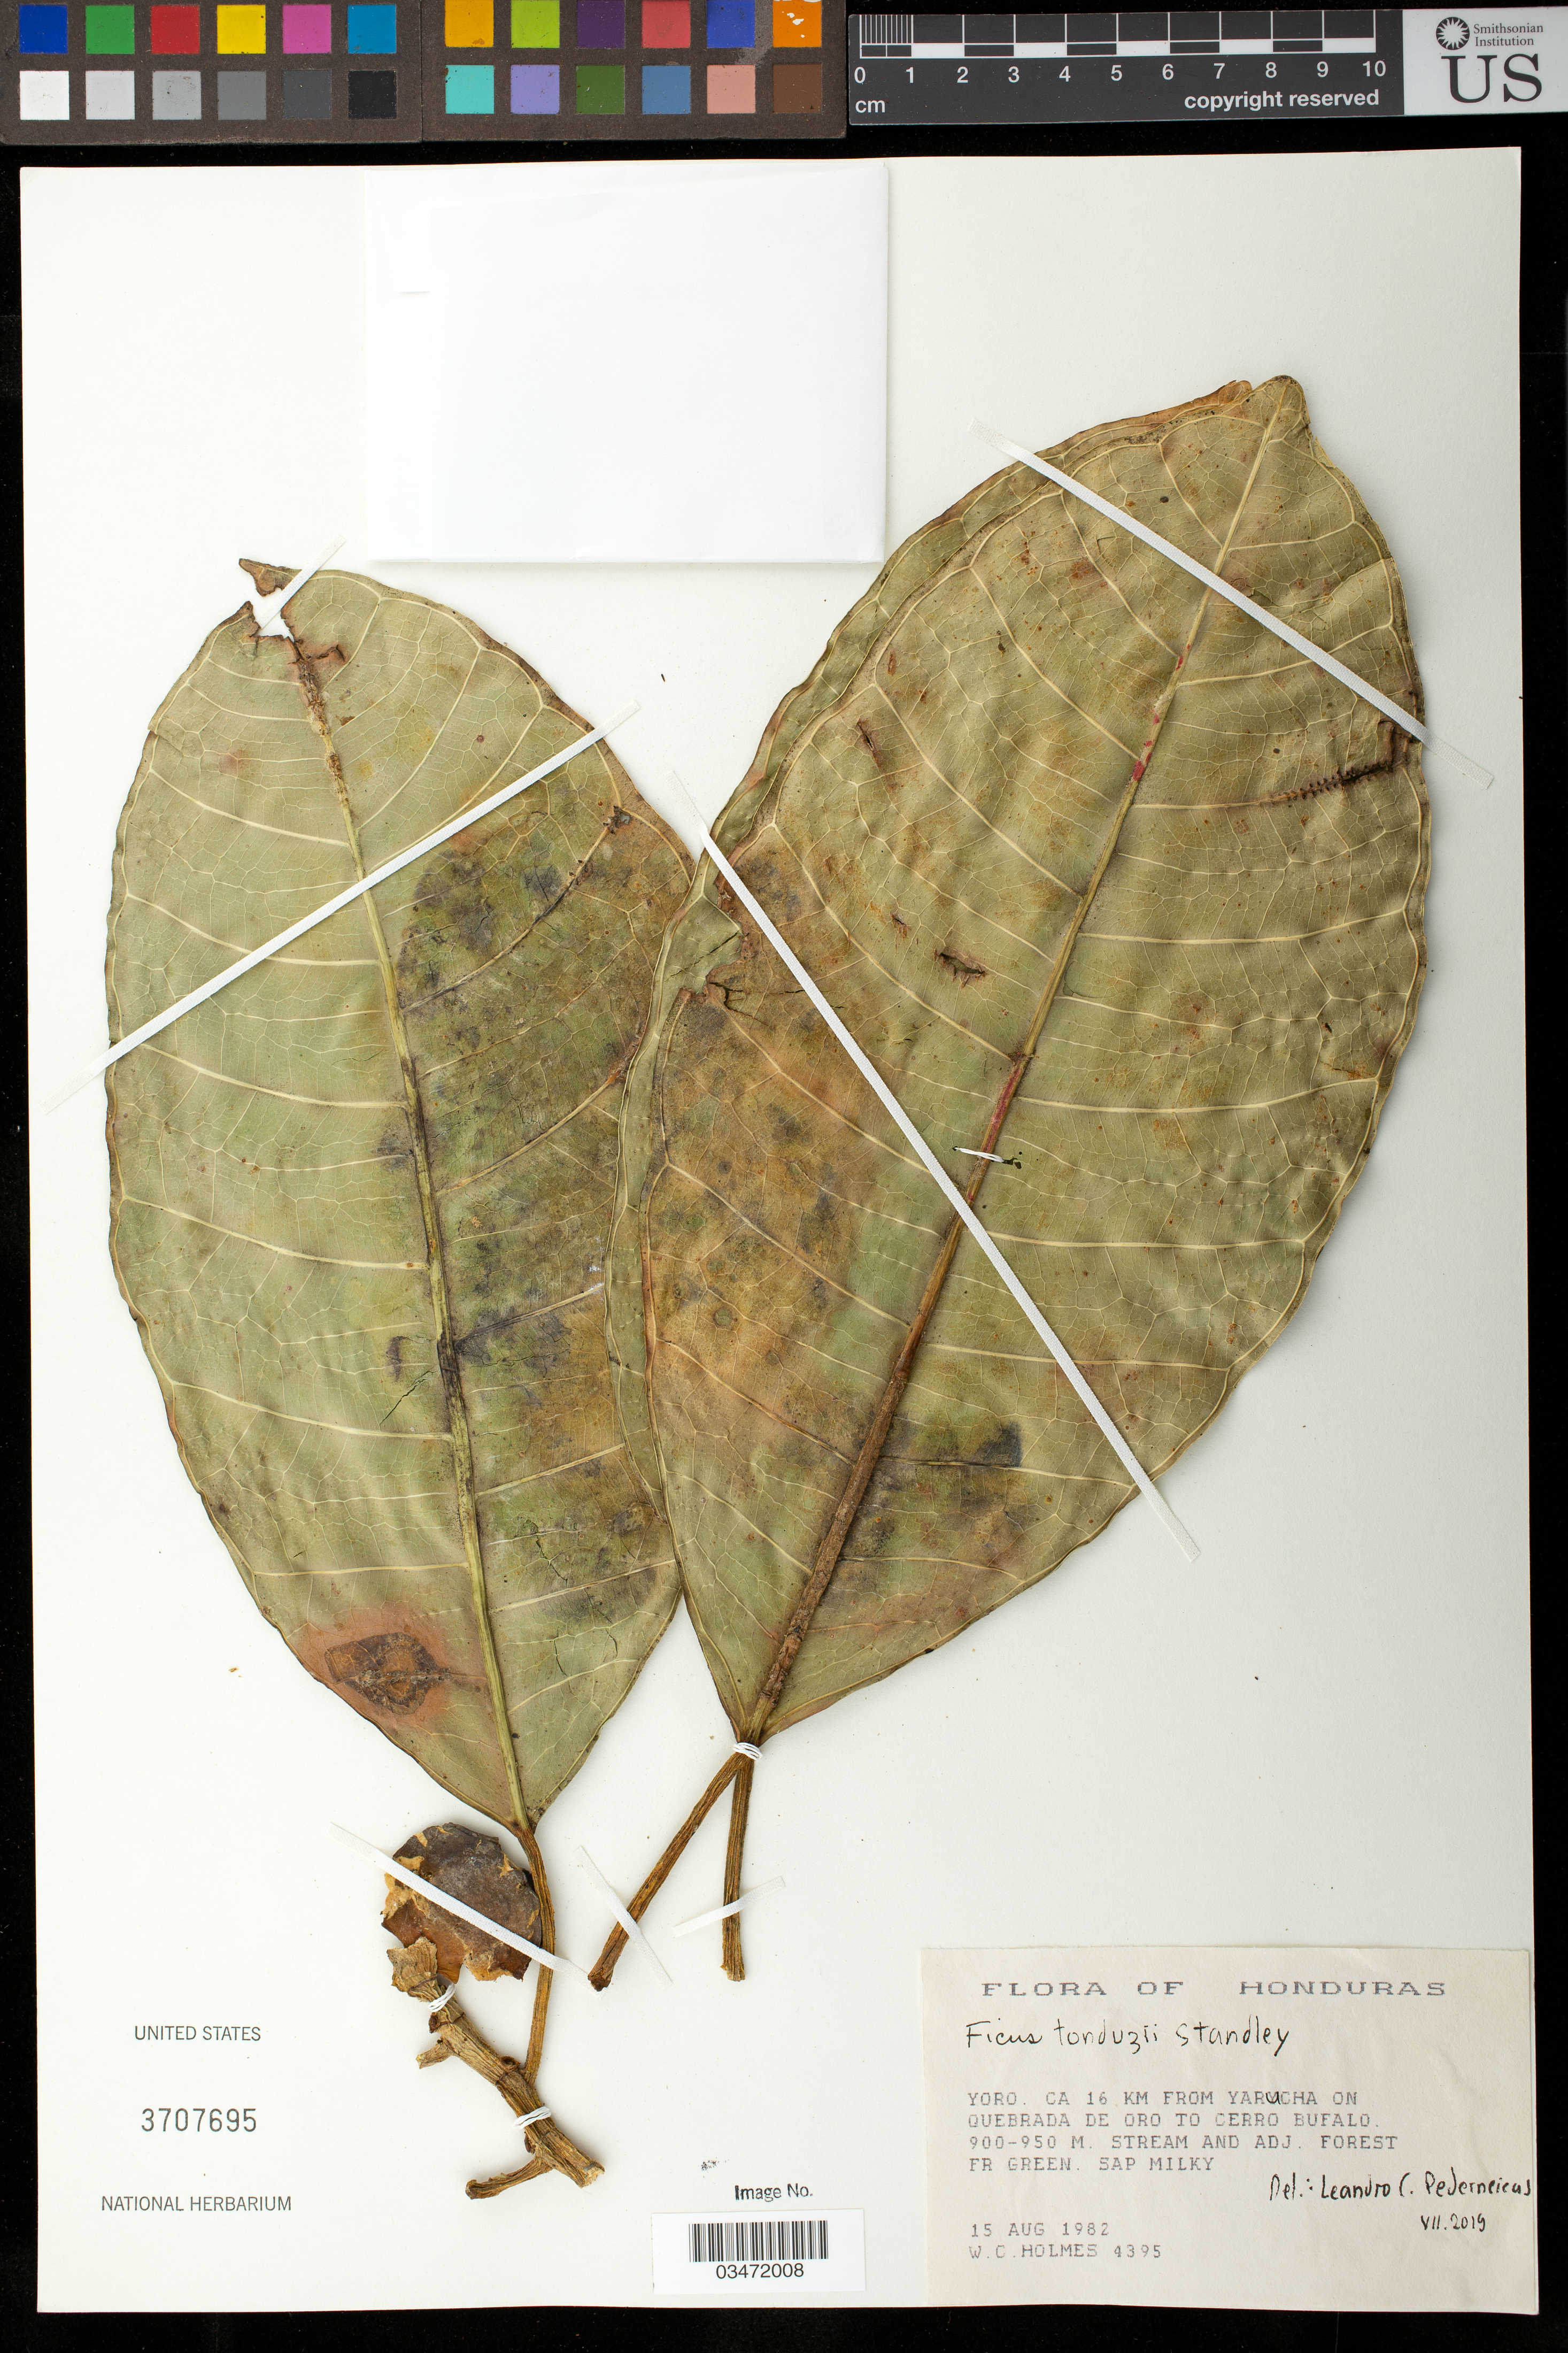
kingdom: Plantae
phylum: Tracheophyta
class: Magnoliopsida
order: Rosales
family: Moraceae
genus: Ficus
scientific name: Ficus tonduzii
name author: Standl.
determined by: Cardoso Pederneiras, L.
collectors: W. C. Holmes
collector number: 4395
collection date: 1982-08-15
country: Honduras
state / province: Yoro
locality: Ca. 16 km from Yarucha on Quebrada de Oro to Cerro Bufalo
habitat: Stream and adj. forest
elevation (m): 900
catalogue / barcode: US 3707695